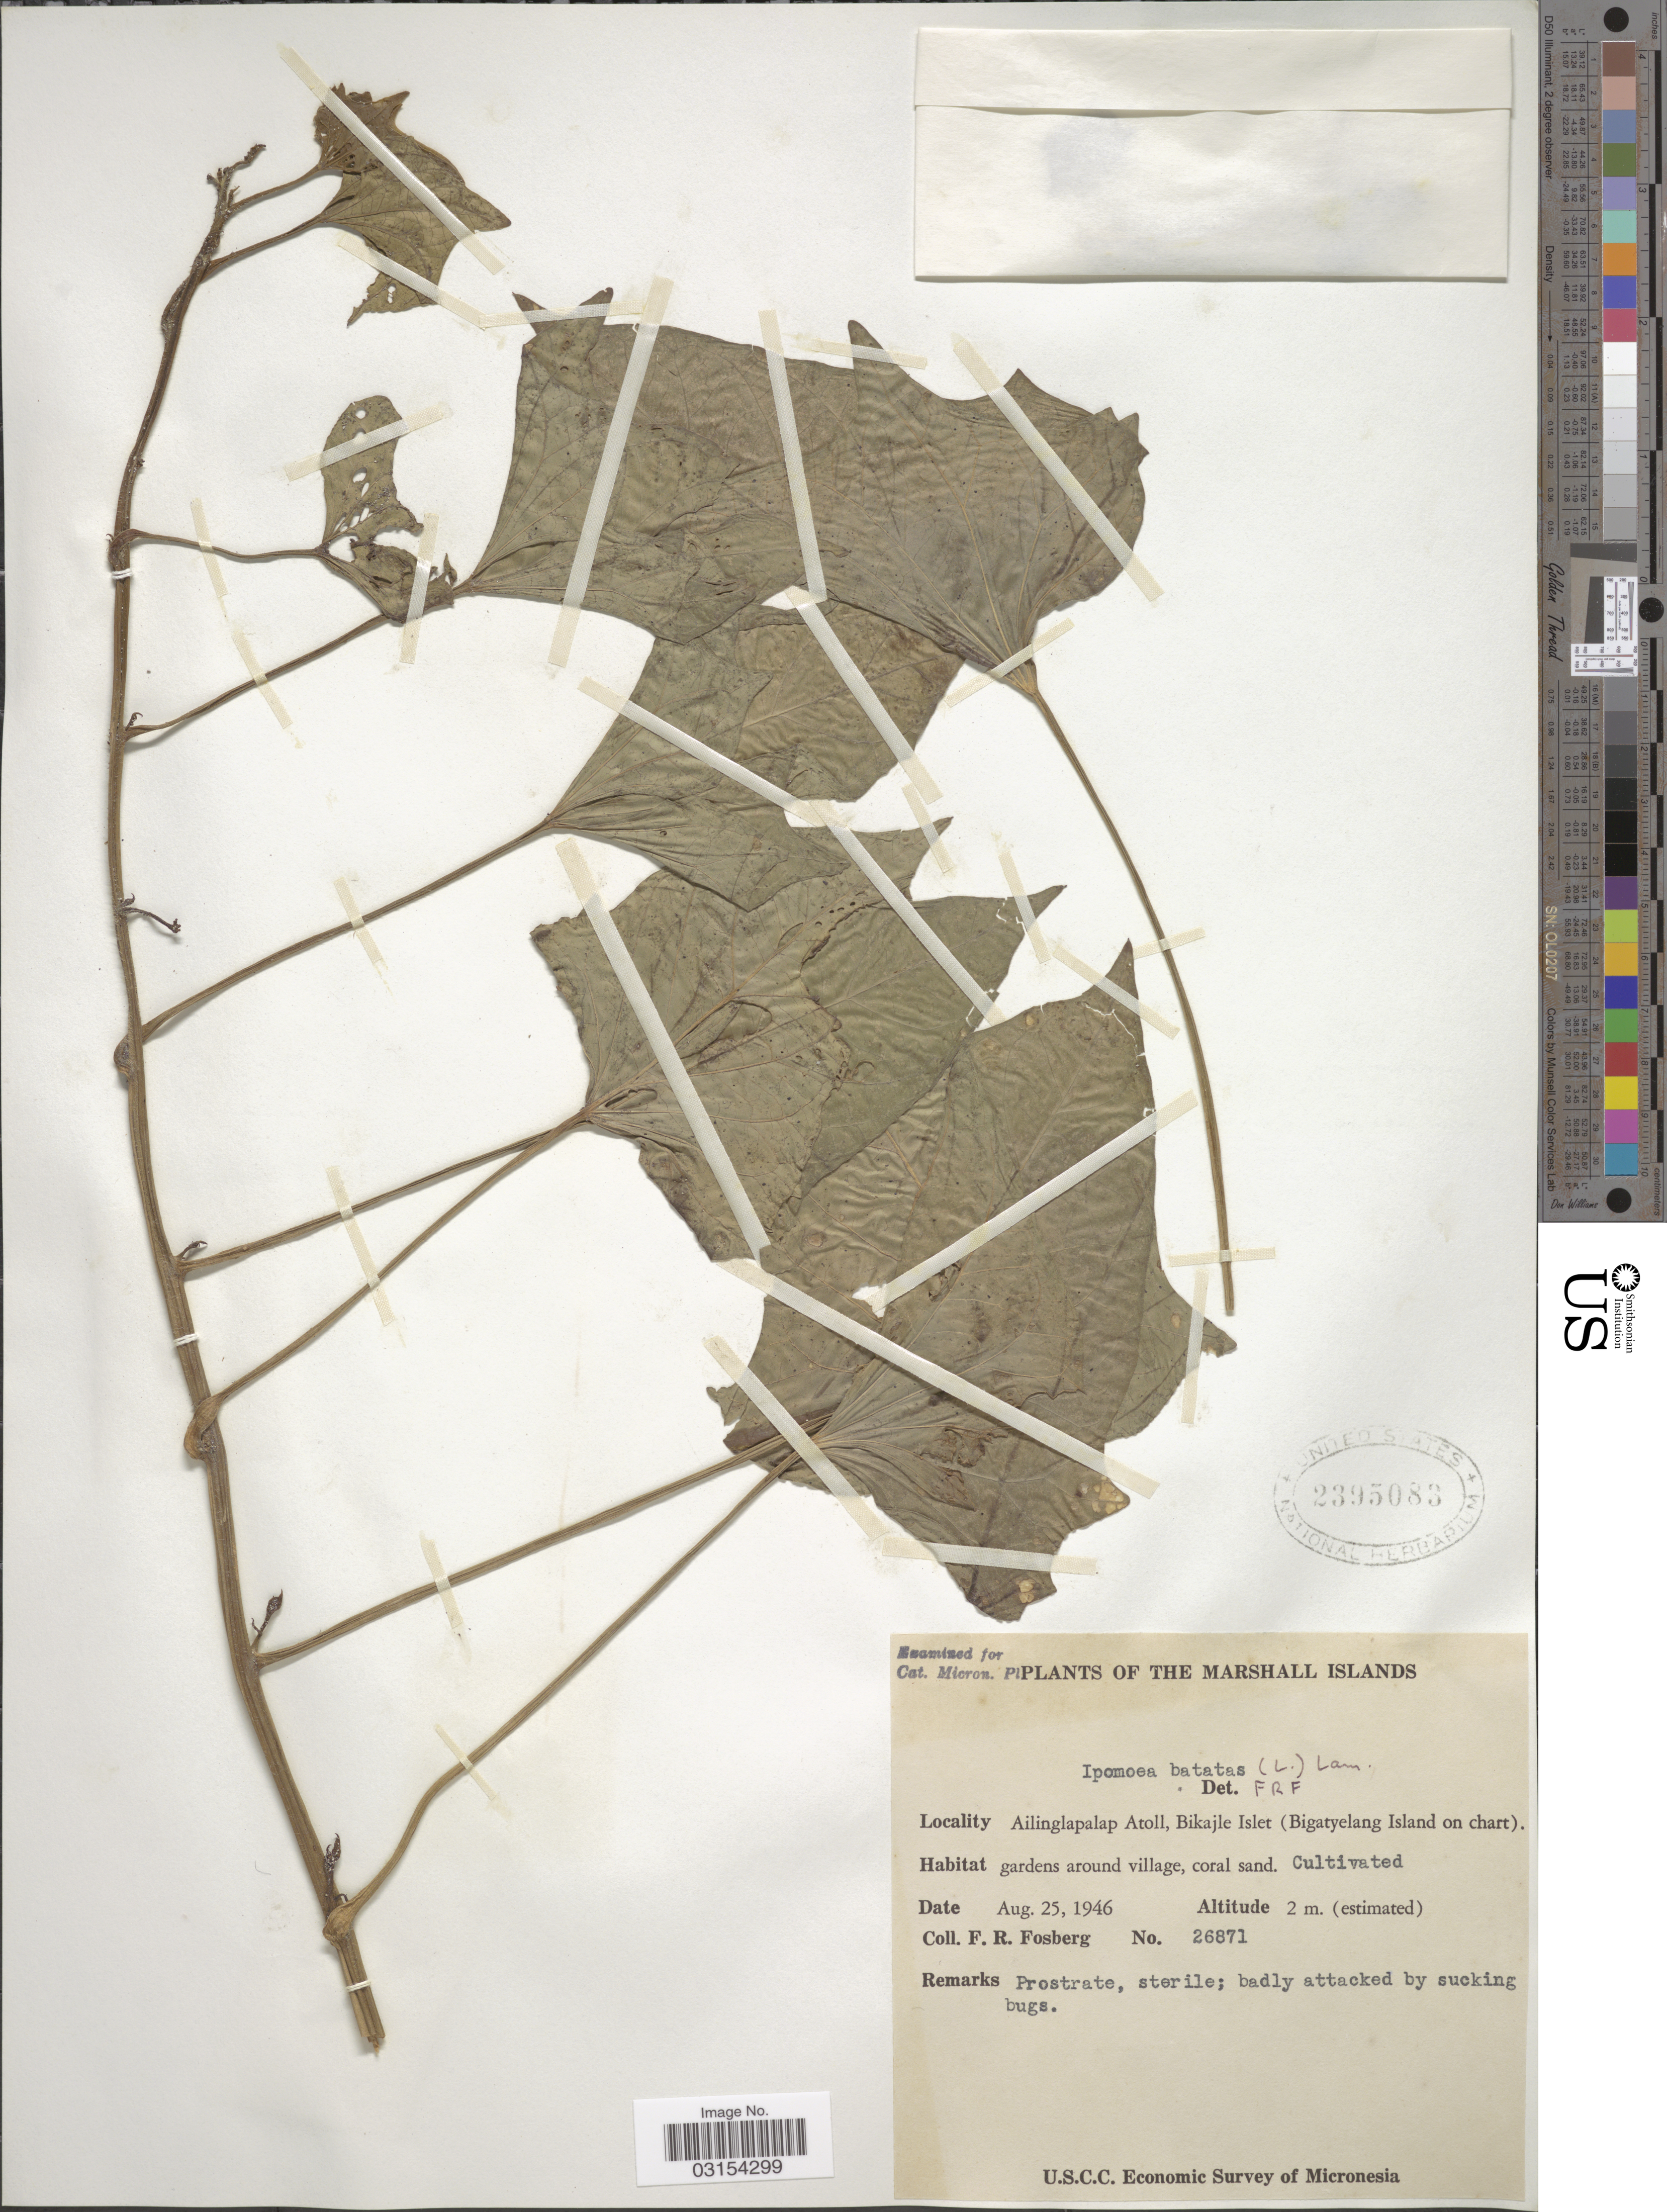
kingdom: Plantae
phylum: Tracheophyta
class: Magnoliopsida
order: Solanales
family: Convolvulaceae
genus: Ipomoea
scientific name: Ipomoea batatas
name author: (L.) Lam.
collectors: F. R. Fosberg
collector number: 26871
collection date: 1946-08-25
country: Marshall Islands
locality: Ailinglapalap Atoll, Bikajle Islet (Bigatyelang Island on chart).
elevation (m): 2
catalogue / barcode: US 2395083